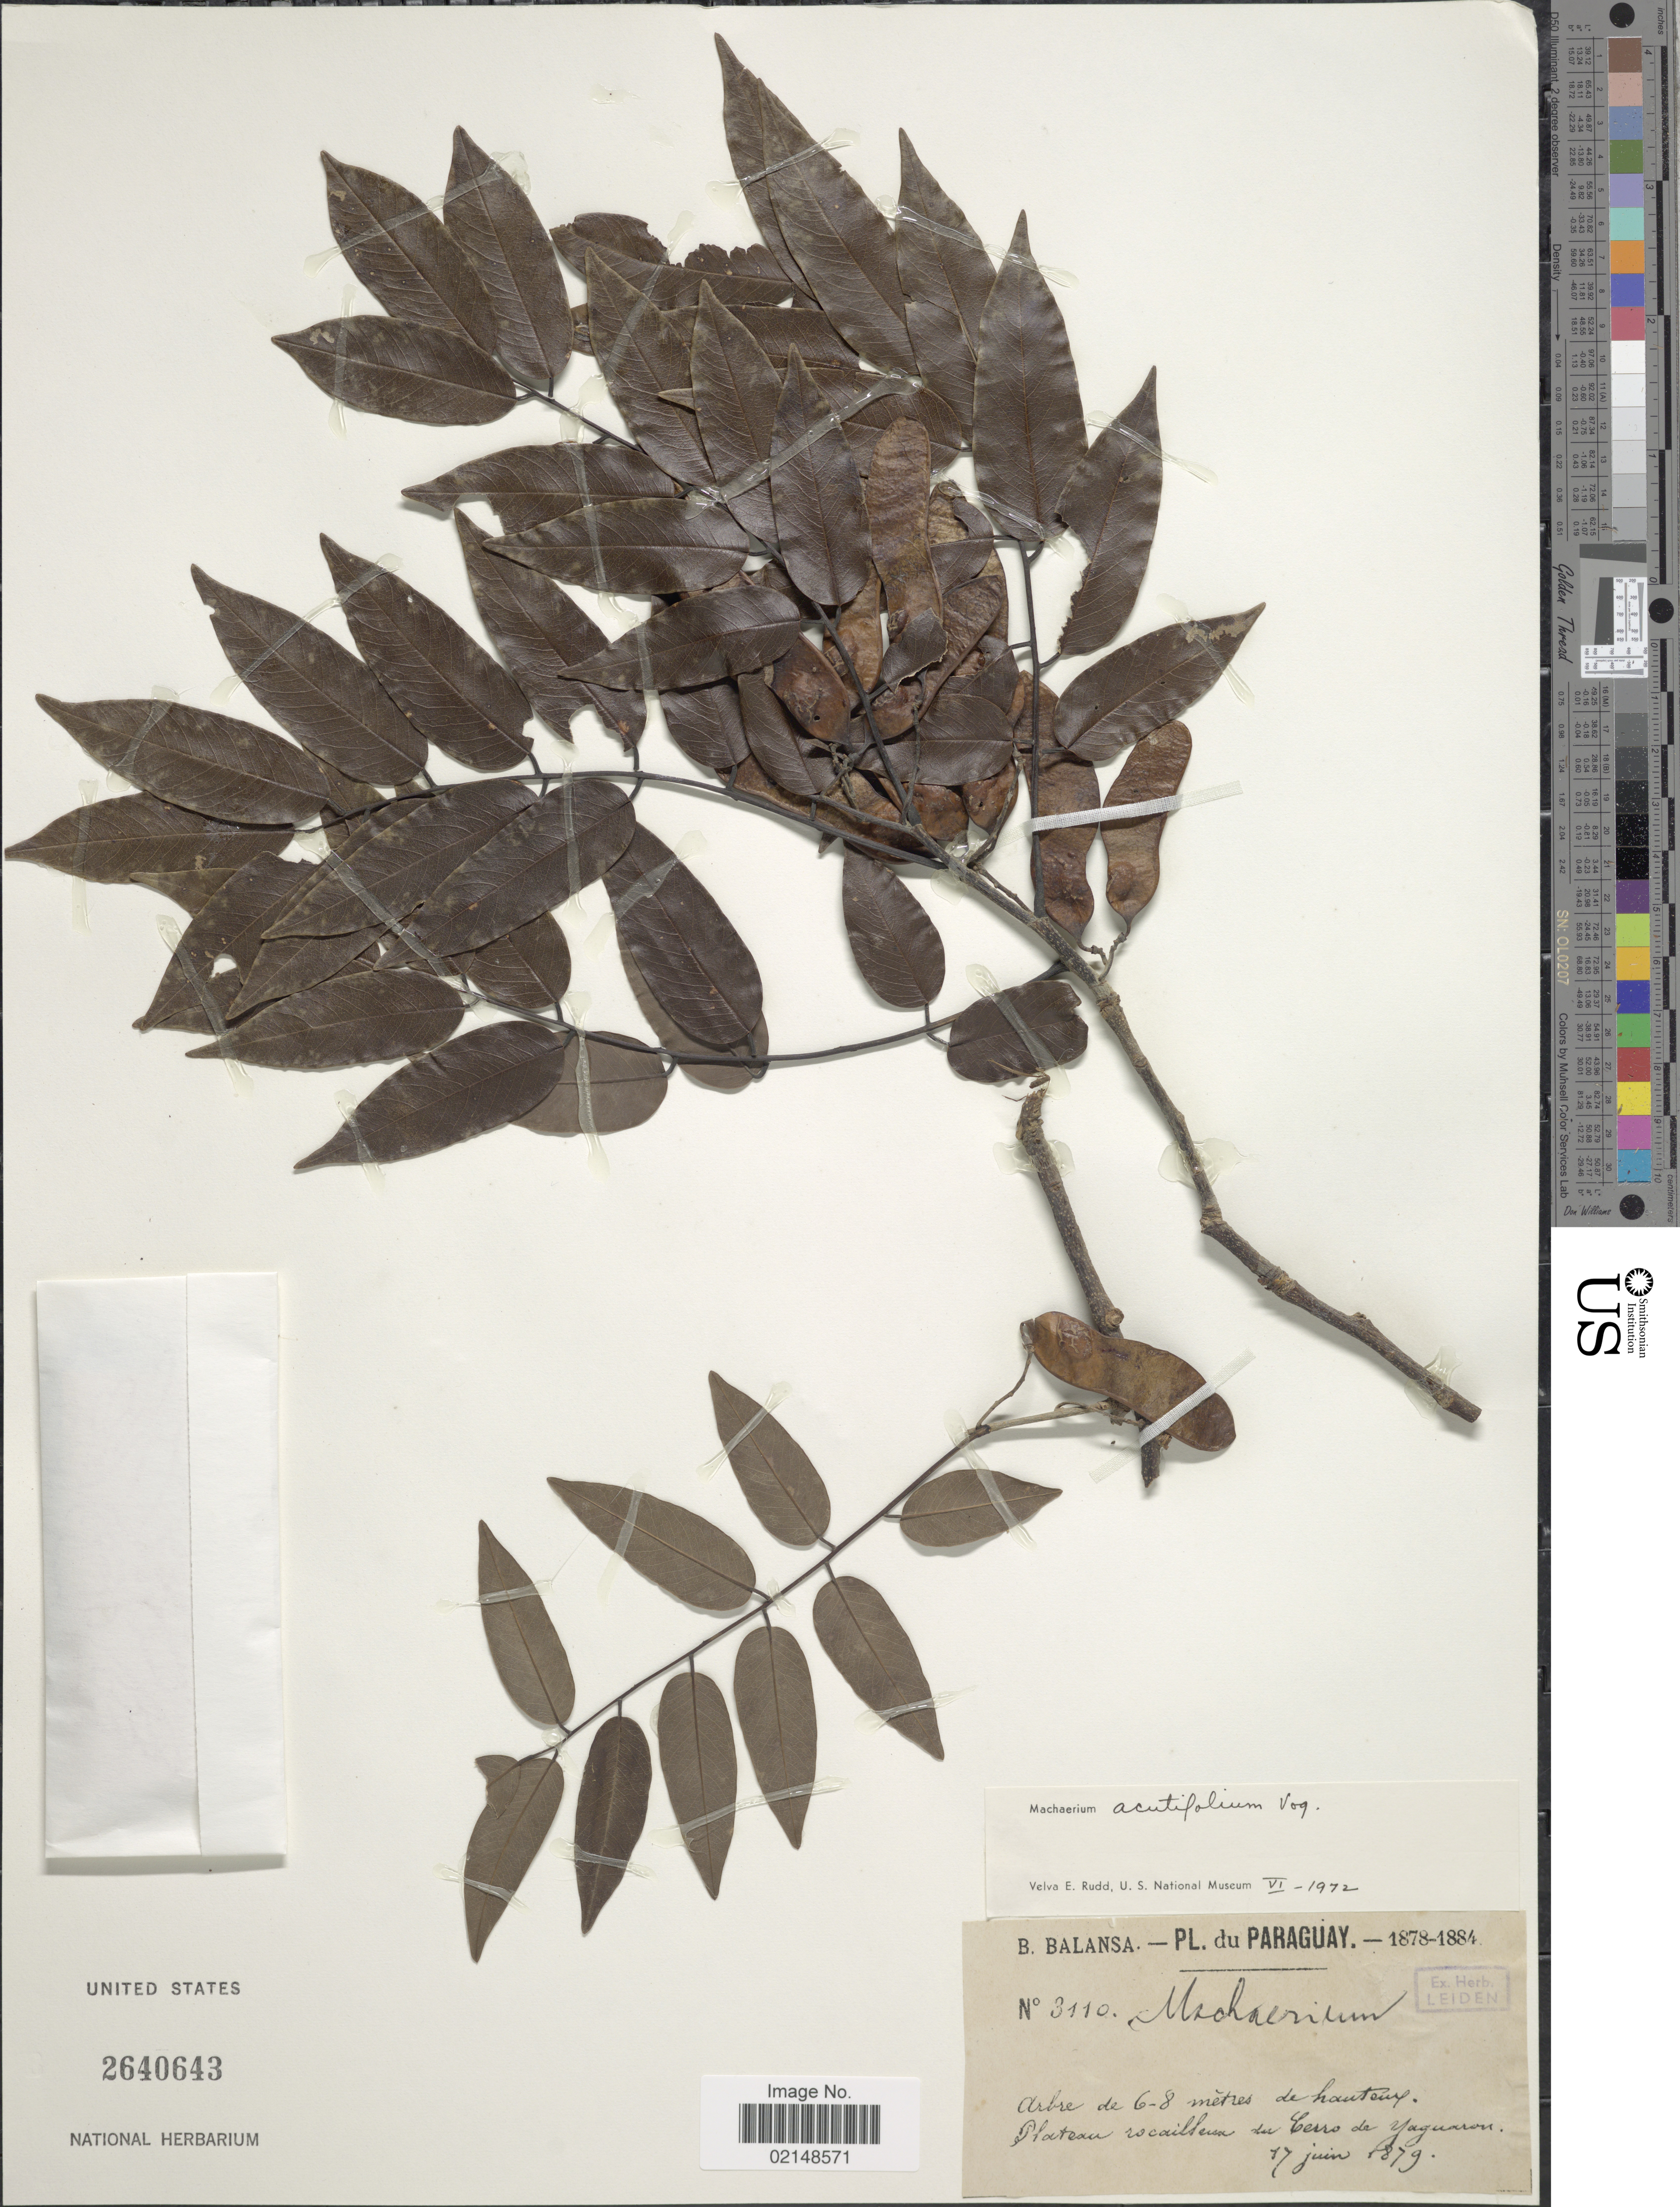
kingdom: Plantae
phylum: Tracheophyta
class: Magnoliopsida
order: Fabales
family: Fabaceae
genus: Machaerium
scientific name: Machaerium acutifolium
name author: Vogel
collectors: B. Balansa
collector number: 3110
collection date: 1879-06-17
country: Paraguay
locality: Plateau rocailleuse du Cerro de Yaguarón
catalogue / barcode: US 2640643